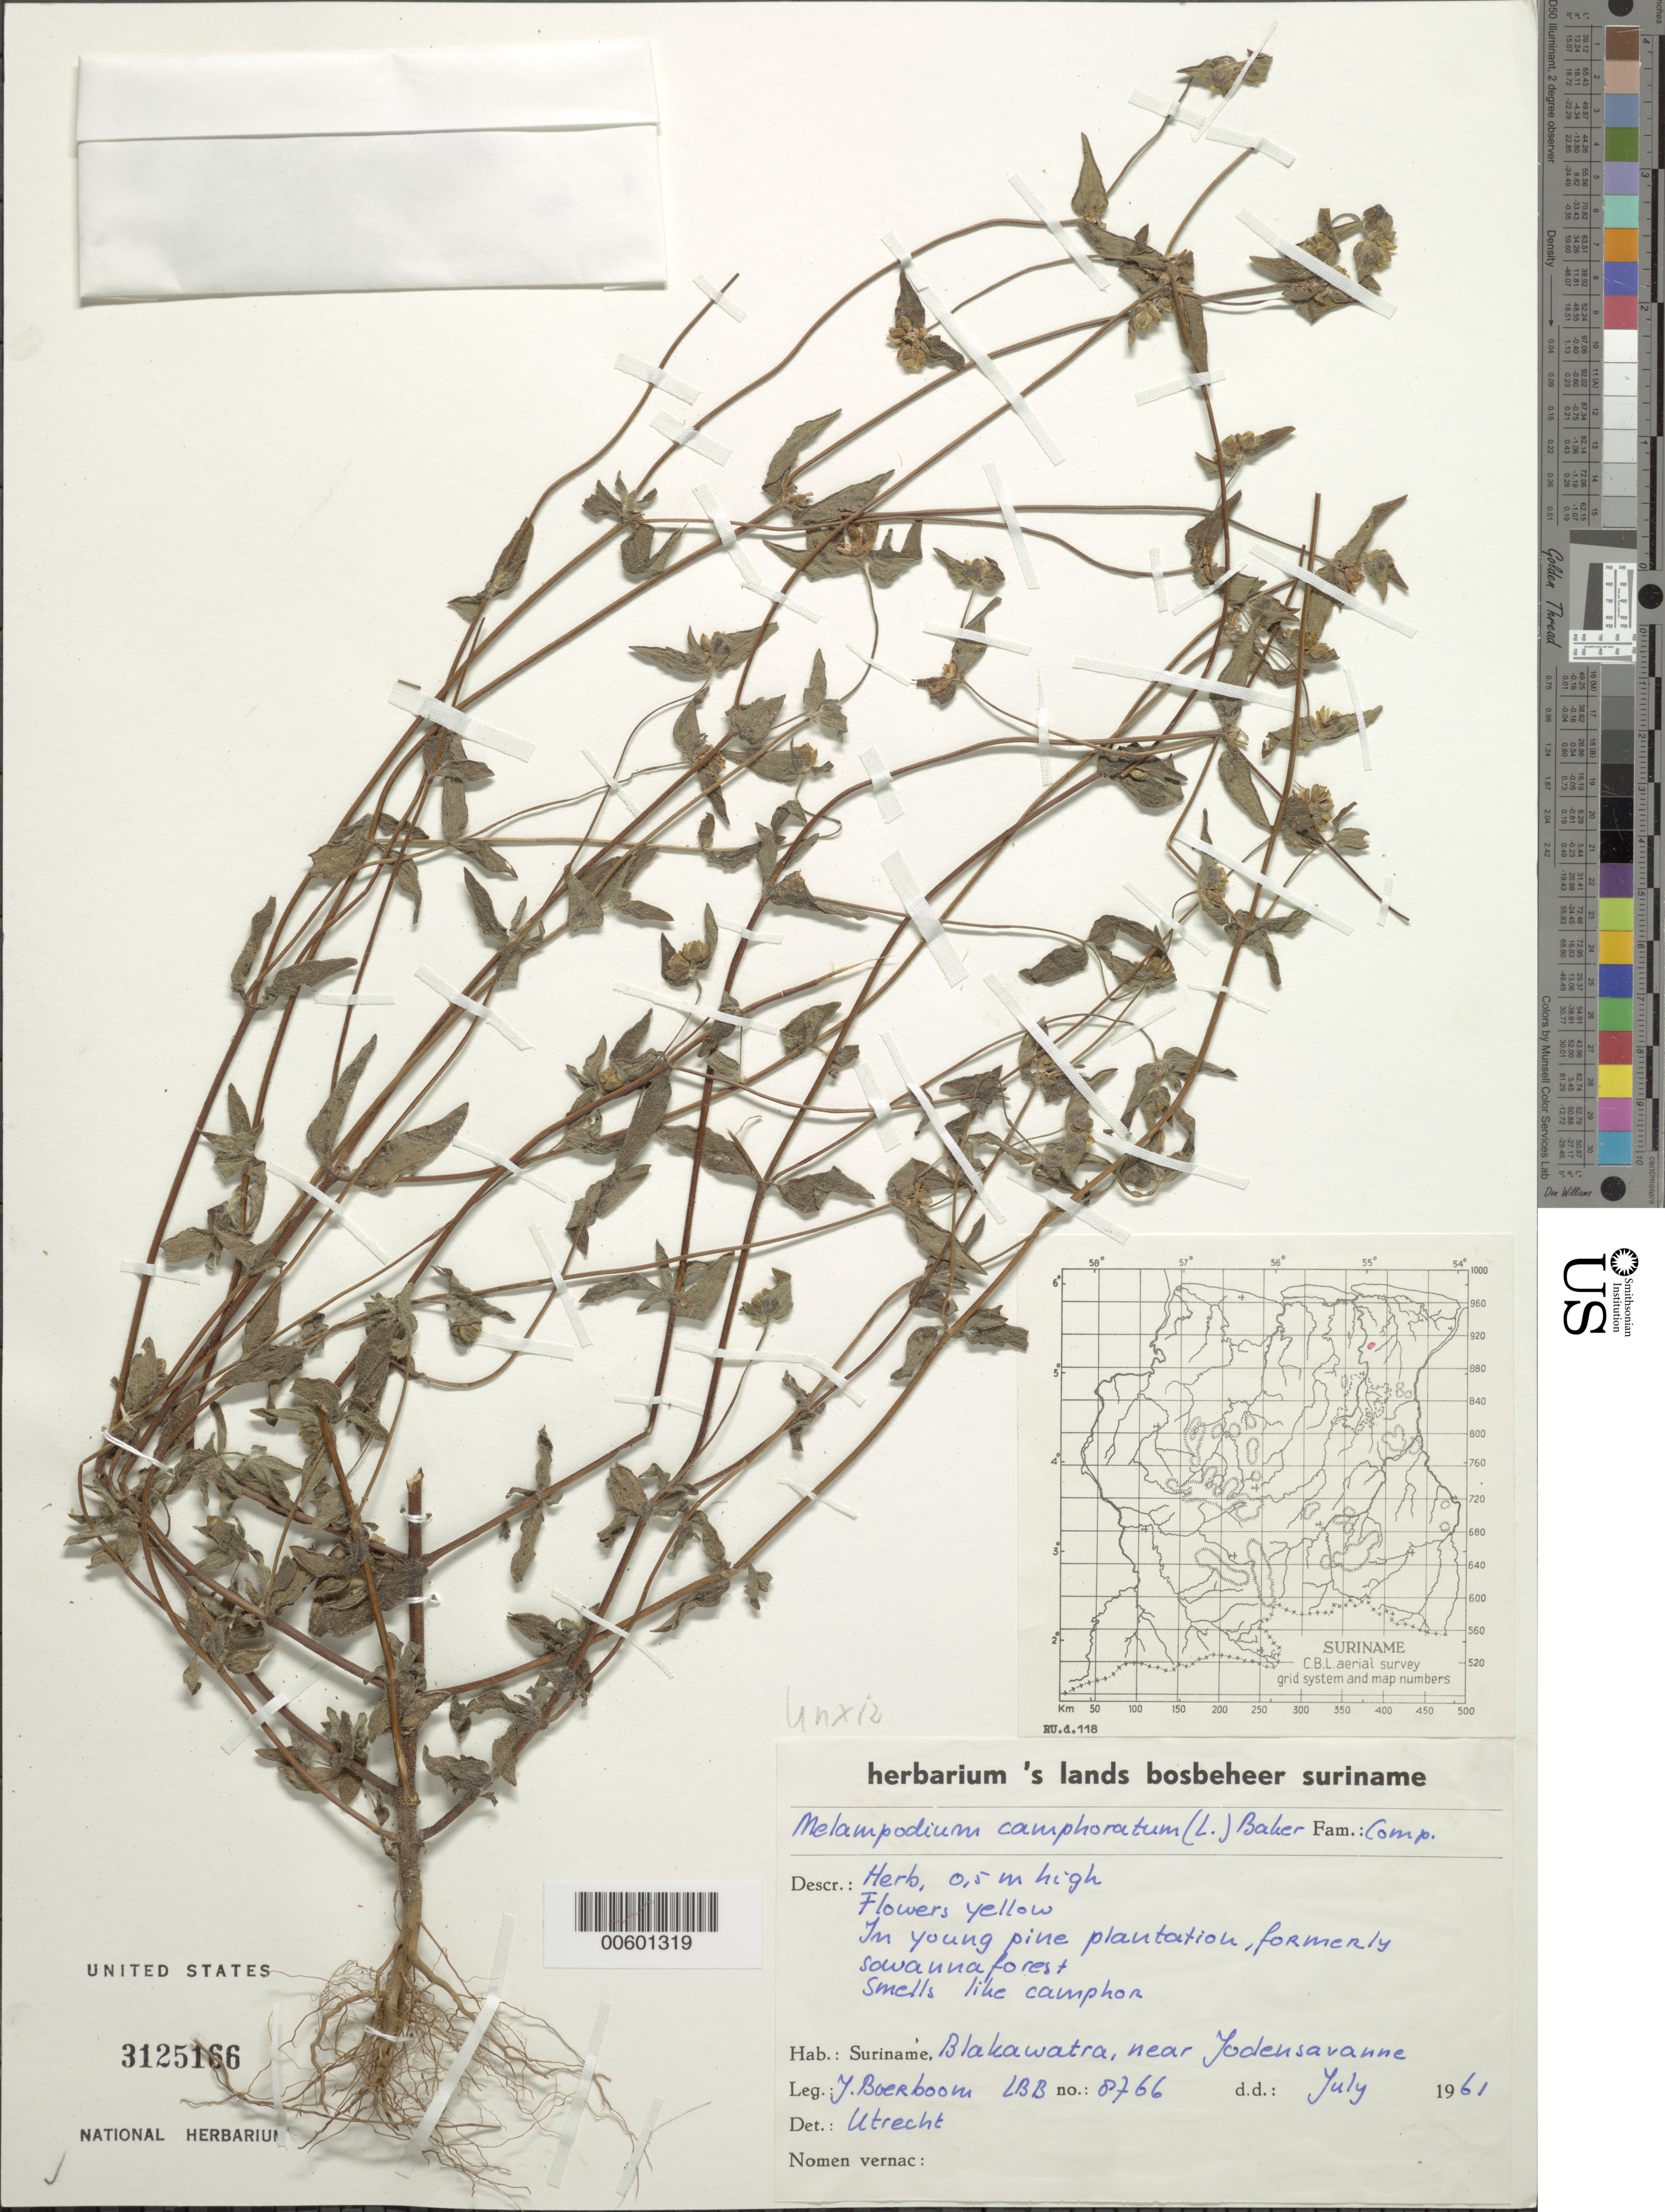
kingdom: Plantae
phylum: Tracheophyta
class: Magnoliopsida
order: Asterales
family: Asteraceae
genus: Unxia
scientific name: Unxia camphorata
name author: L. f.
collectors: J. Boerboom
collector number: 8766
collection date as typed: Jul-61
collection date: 1961-07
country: Suriname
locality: Blakawatra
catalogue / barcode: US 3125166